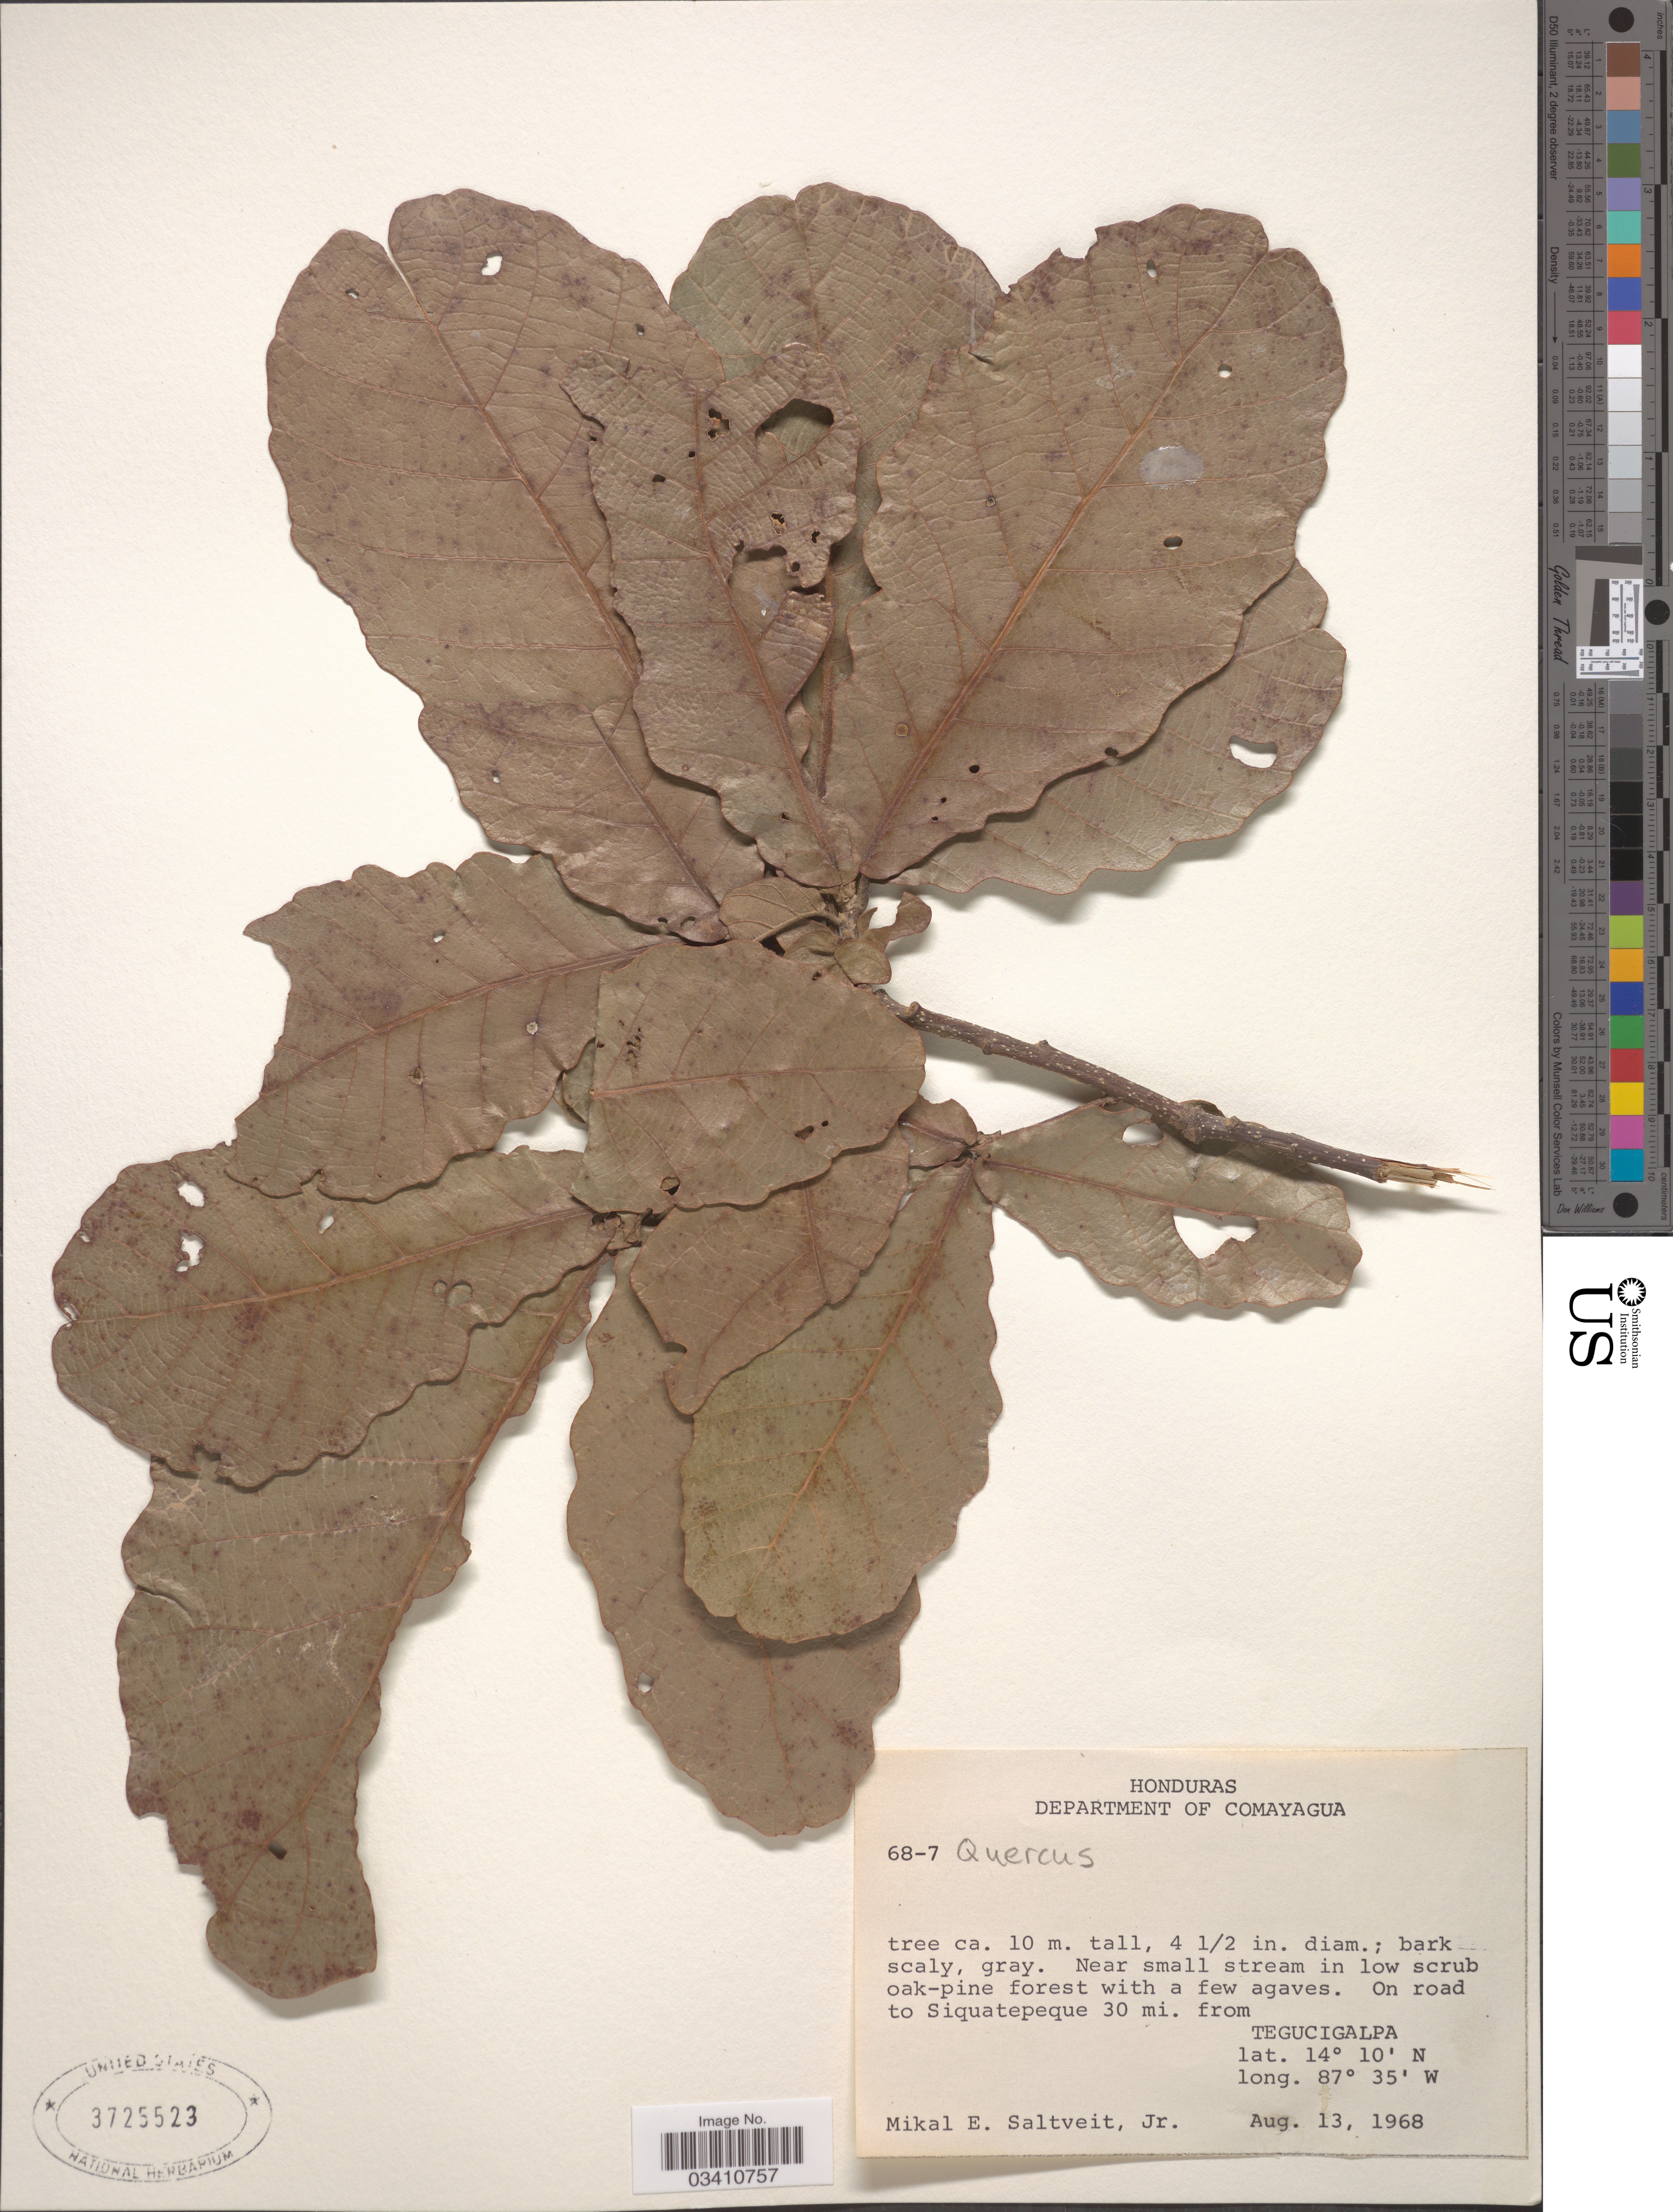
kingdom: Plantae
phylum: Tracheophyta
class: Magnoliopsida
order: Fagales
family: Fagaceae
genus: Quercus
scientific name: Quercus sp.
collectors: M. Saltveit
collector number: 68-7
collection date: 1968-08-13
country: Honduras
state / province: Comayagua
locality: Department of Comayagua. On road to Siquatepeque 30 mi. from Tegucigalpa.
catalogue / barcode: US 3725523